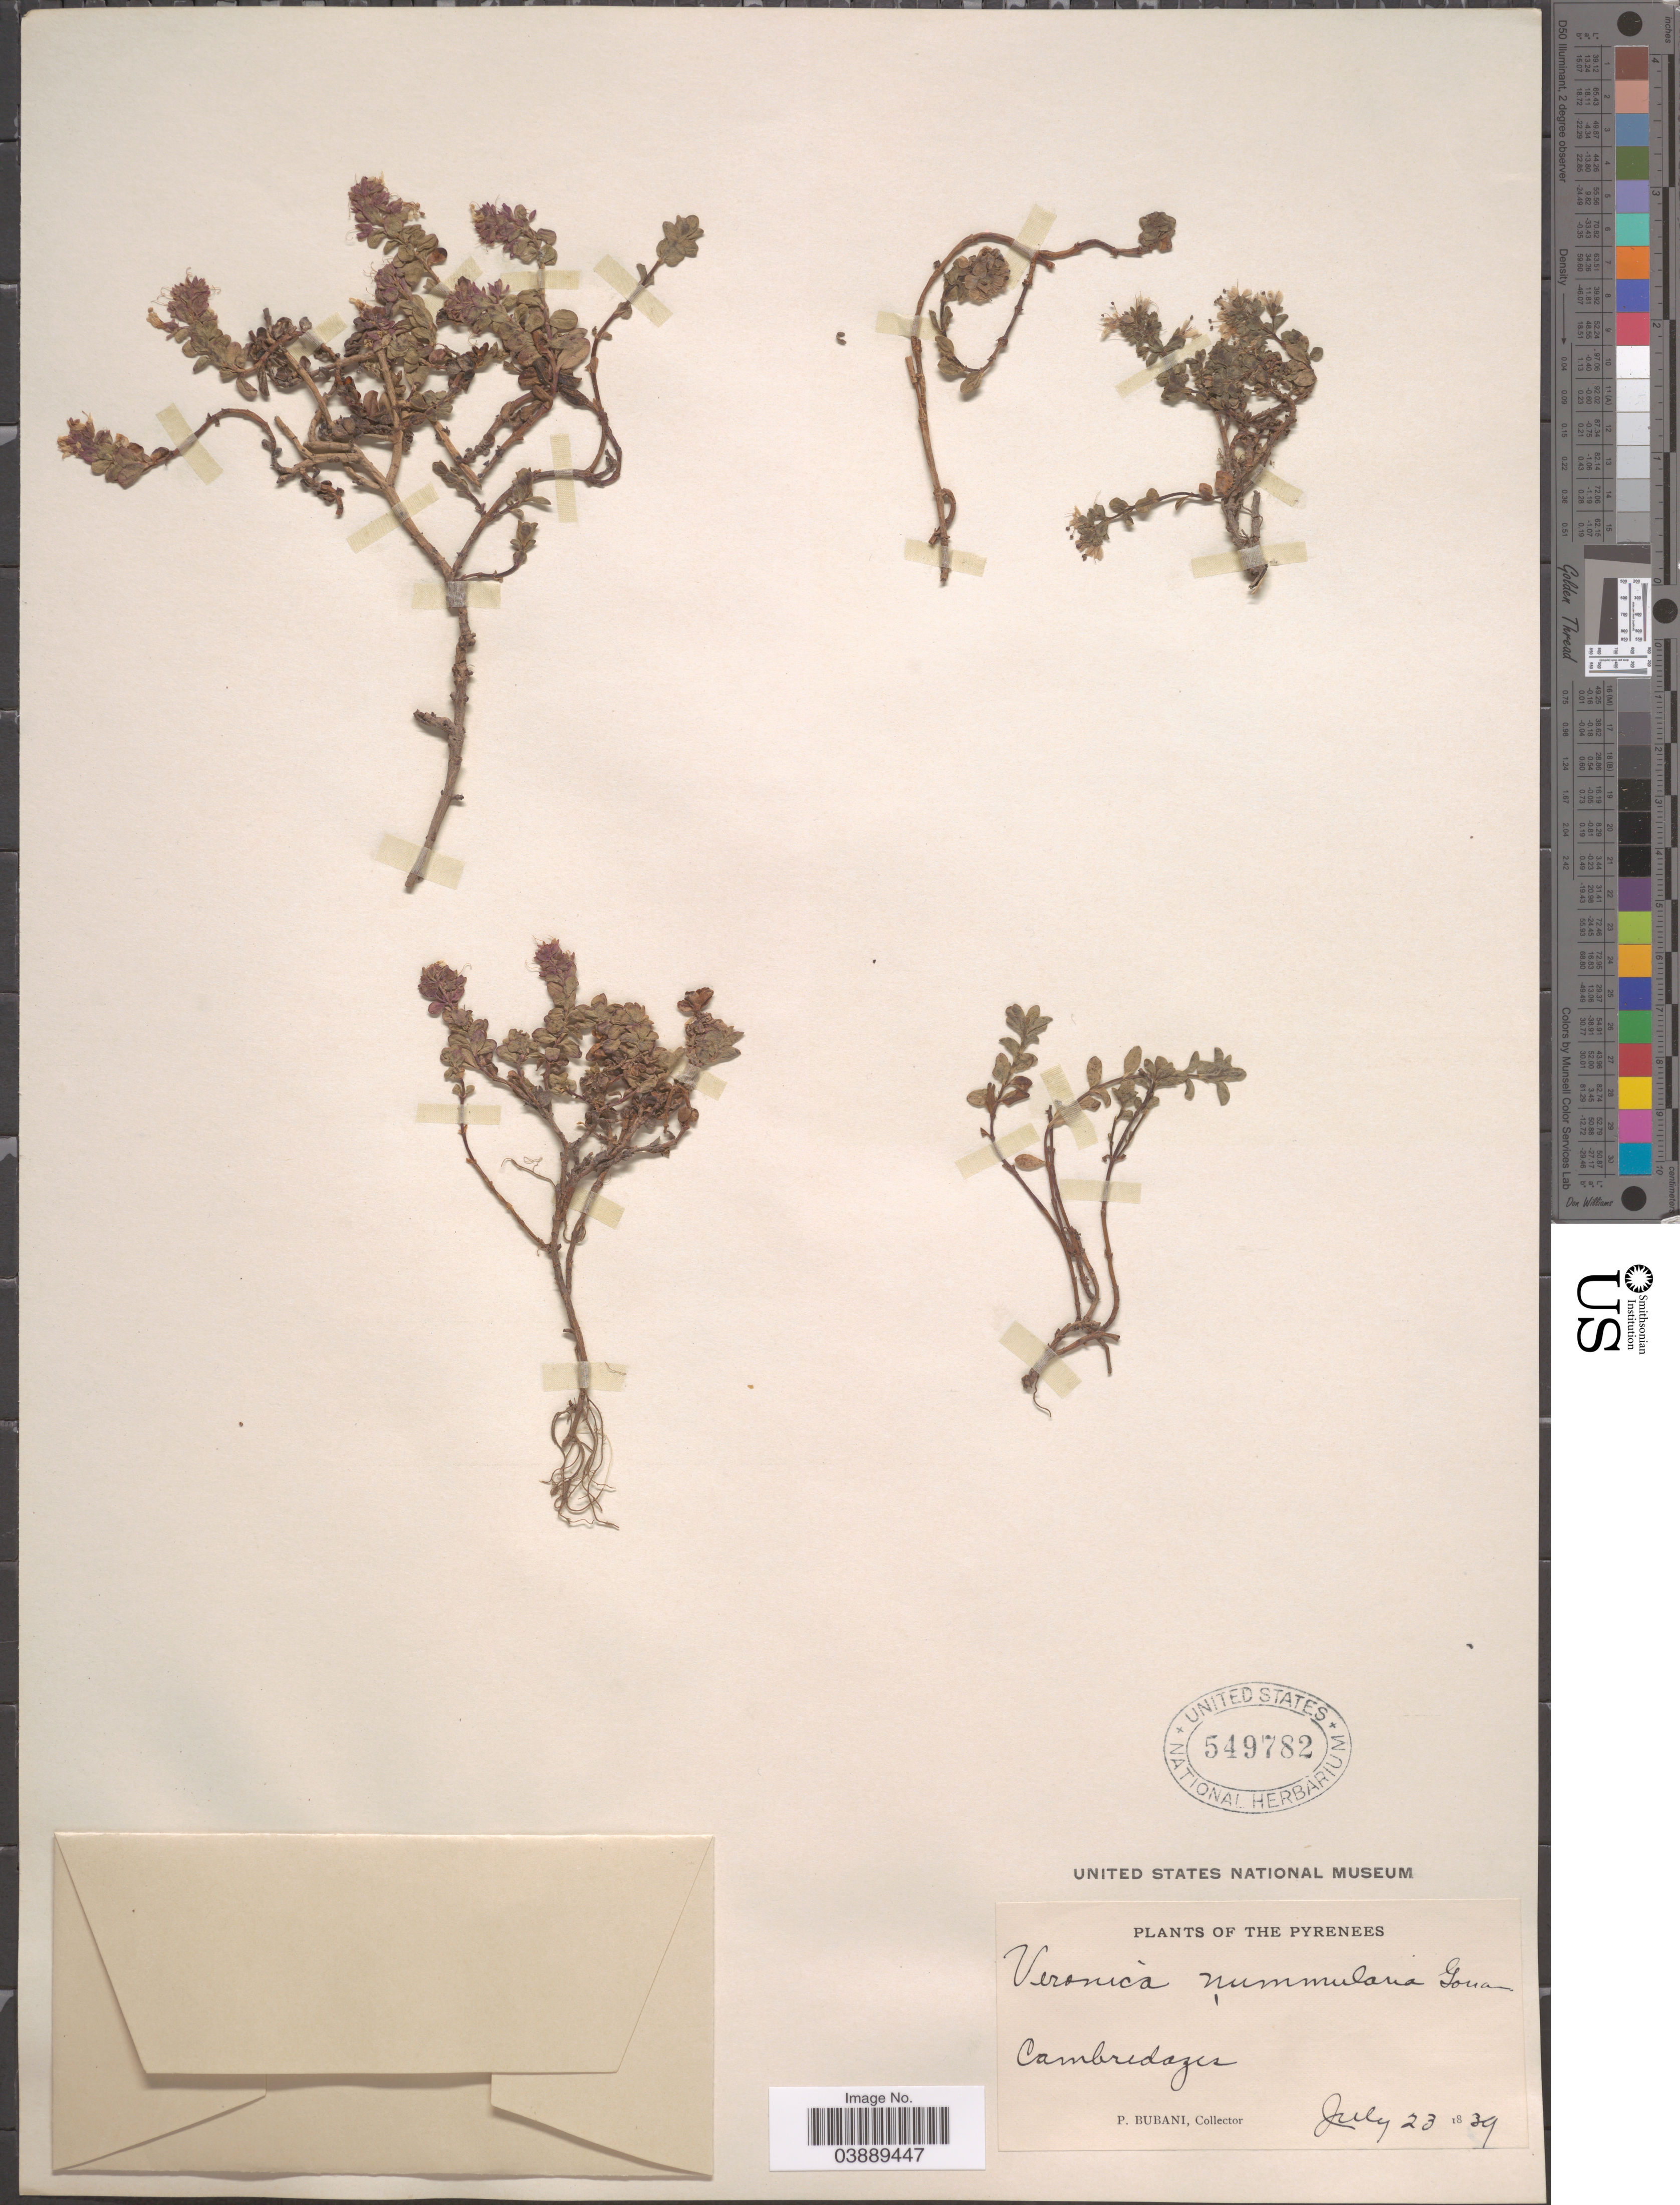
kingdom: Plantae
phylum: Tracheophyta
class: Magnoliopsida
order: Lamiales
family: Plantaginaceae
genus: Veronica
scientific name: Veronica nummularia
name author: Gouan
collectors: P. Bubani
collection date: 1839-07-23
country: France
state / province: Occitanie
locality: Pyrenees. Cambridazes.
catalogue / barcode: US 549782